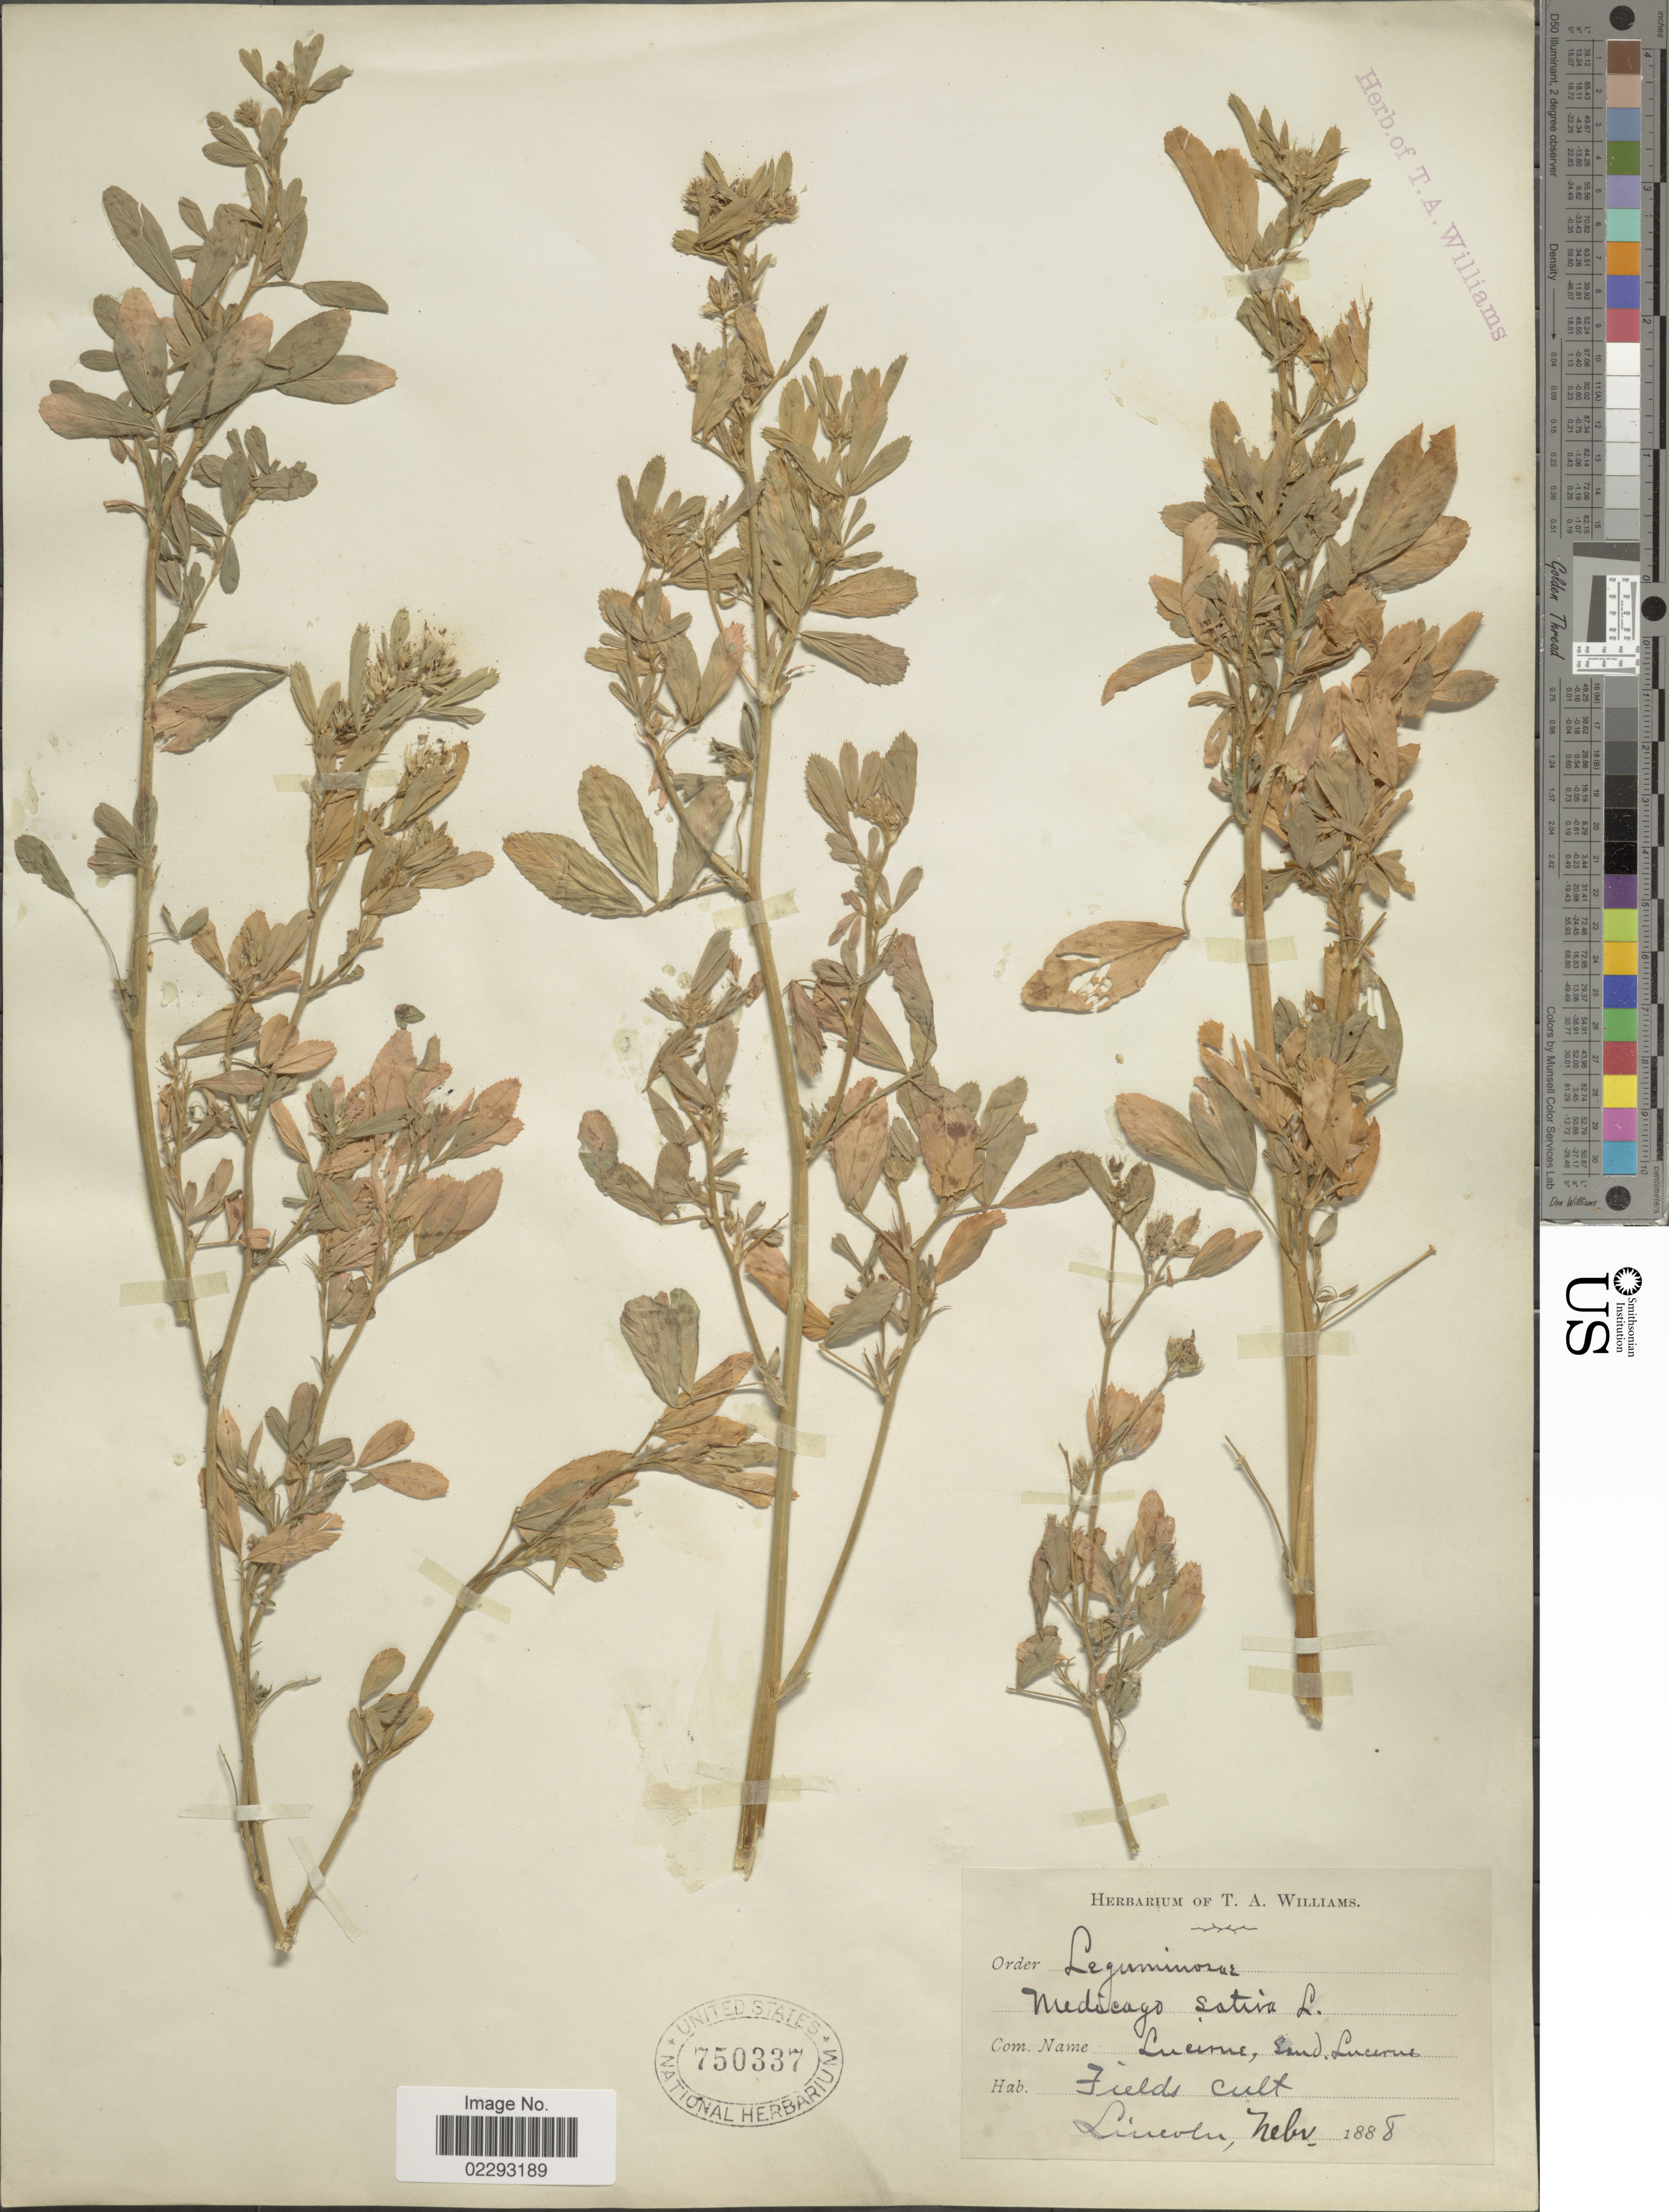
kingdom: Plantae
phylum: Tracheophyta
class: Magnoliopsida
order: Fabales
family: Fabaceae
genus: Medicago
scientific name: Medicago sativa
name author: L.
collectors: ex herb. Thos. A. Williams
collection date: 1888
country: United States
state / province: Nebraska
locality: Fields Cult, Lincoln, Nebr.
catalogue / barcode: US 750337